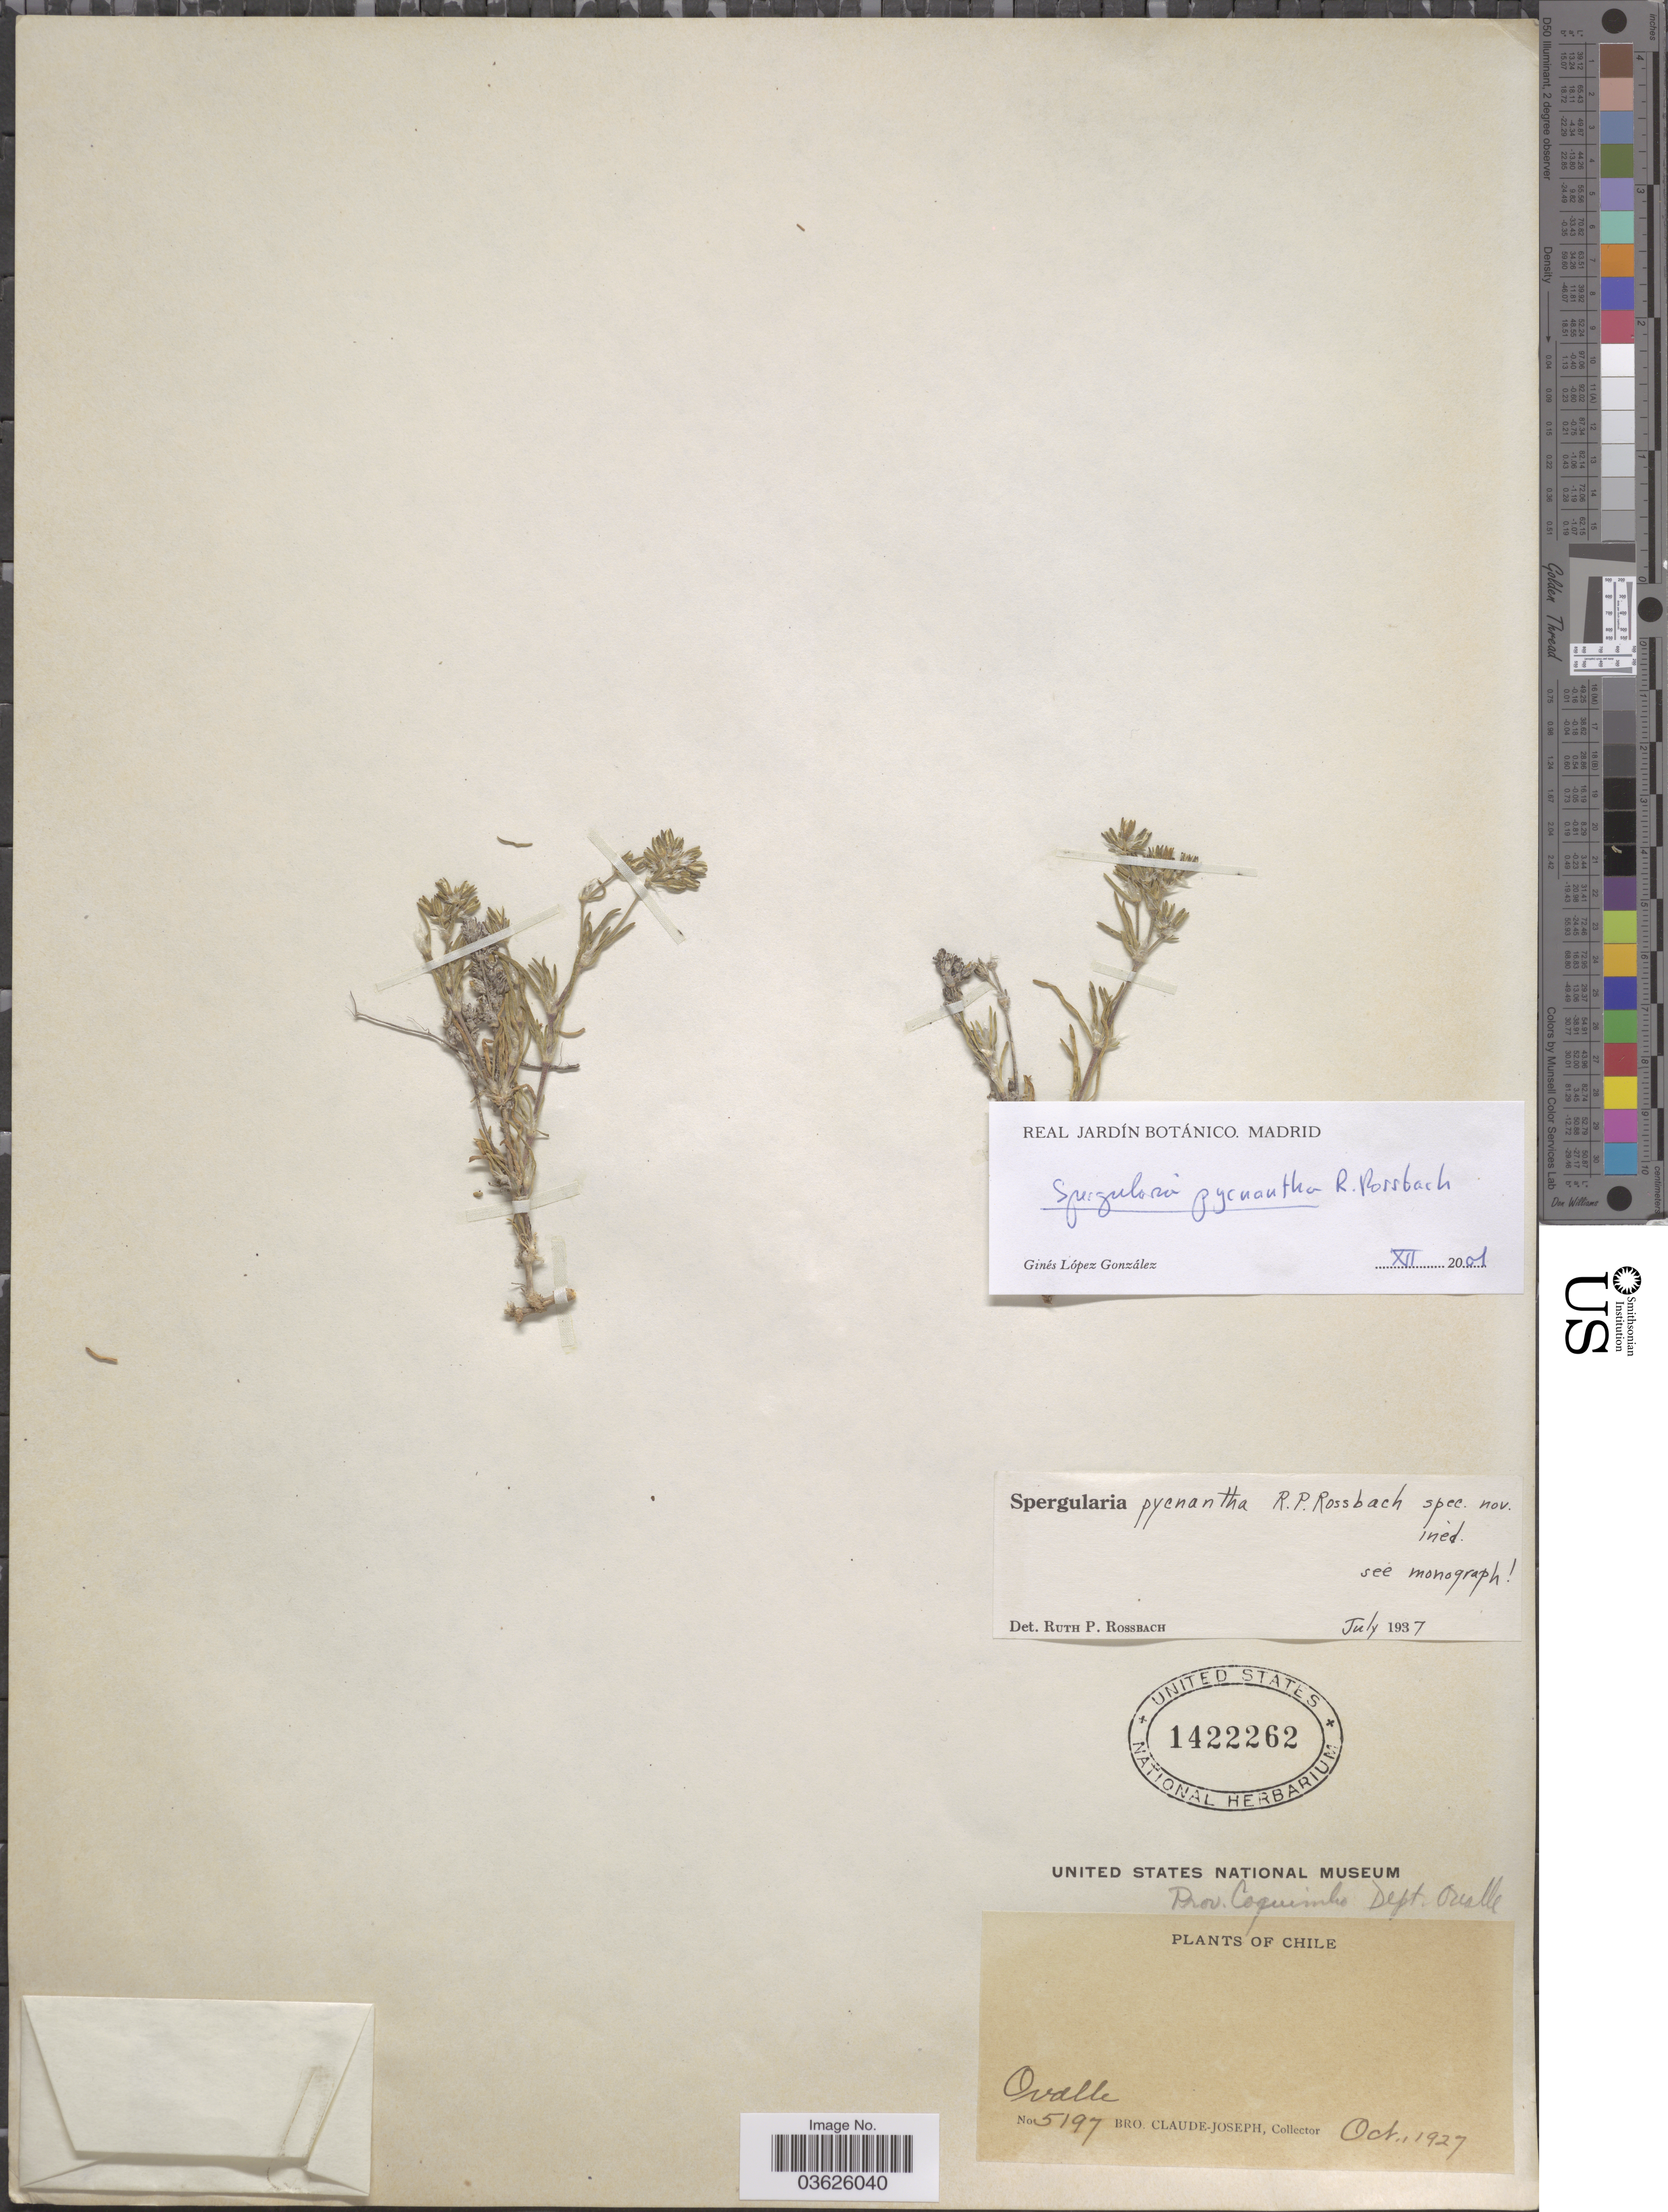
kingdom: Plantae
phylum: Tracheophyta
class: Magnoliopsida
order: Caryophyllales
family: Caryophyllaceae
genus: Spergularia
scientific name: Spergularia pycnantha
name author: Rossbach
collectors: Bro. Claude-Joseph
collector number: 5197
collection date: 1927-10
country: Chile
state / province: Coquimbo (IV)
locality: Prov. Coquimbo. Dept. Ovalle. Ovalle.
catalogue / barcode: US 1422262